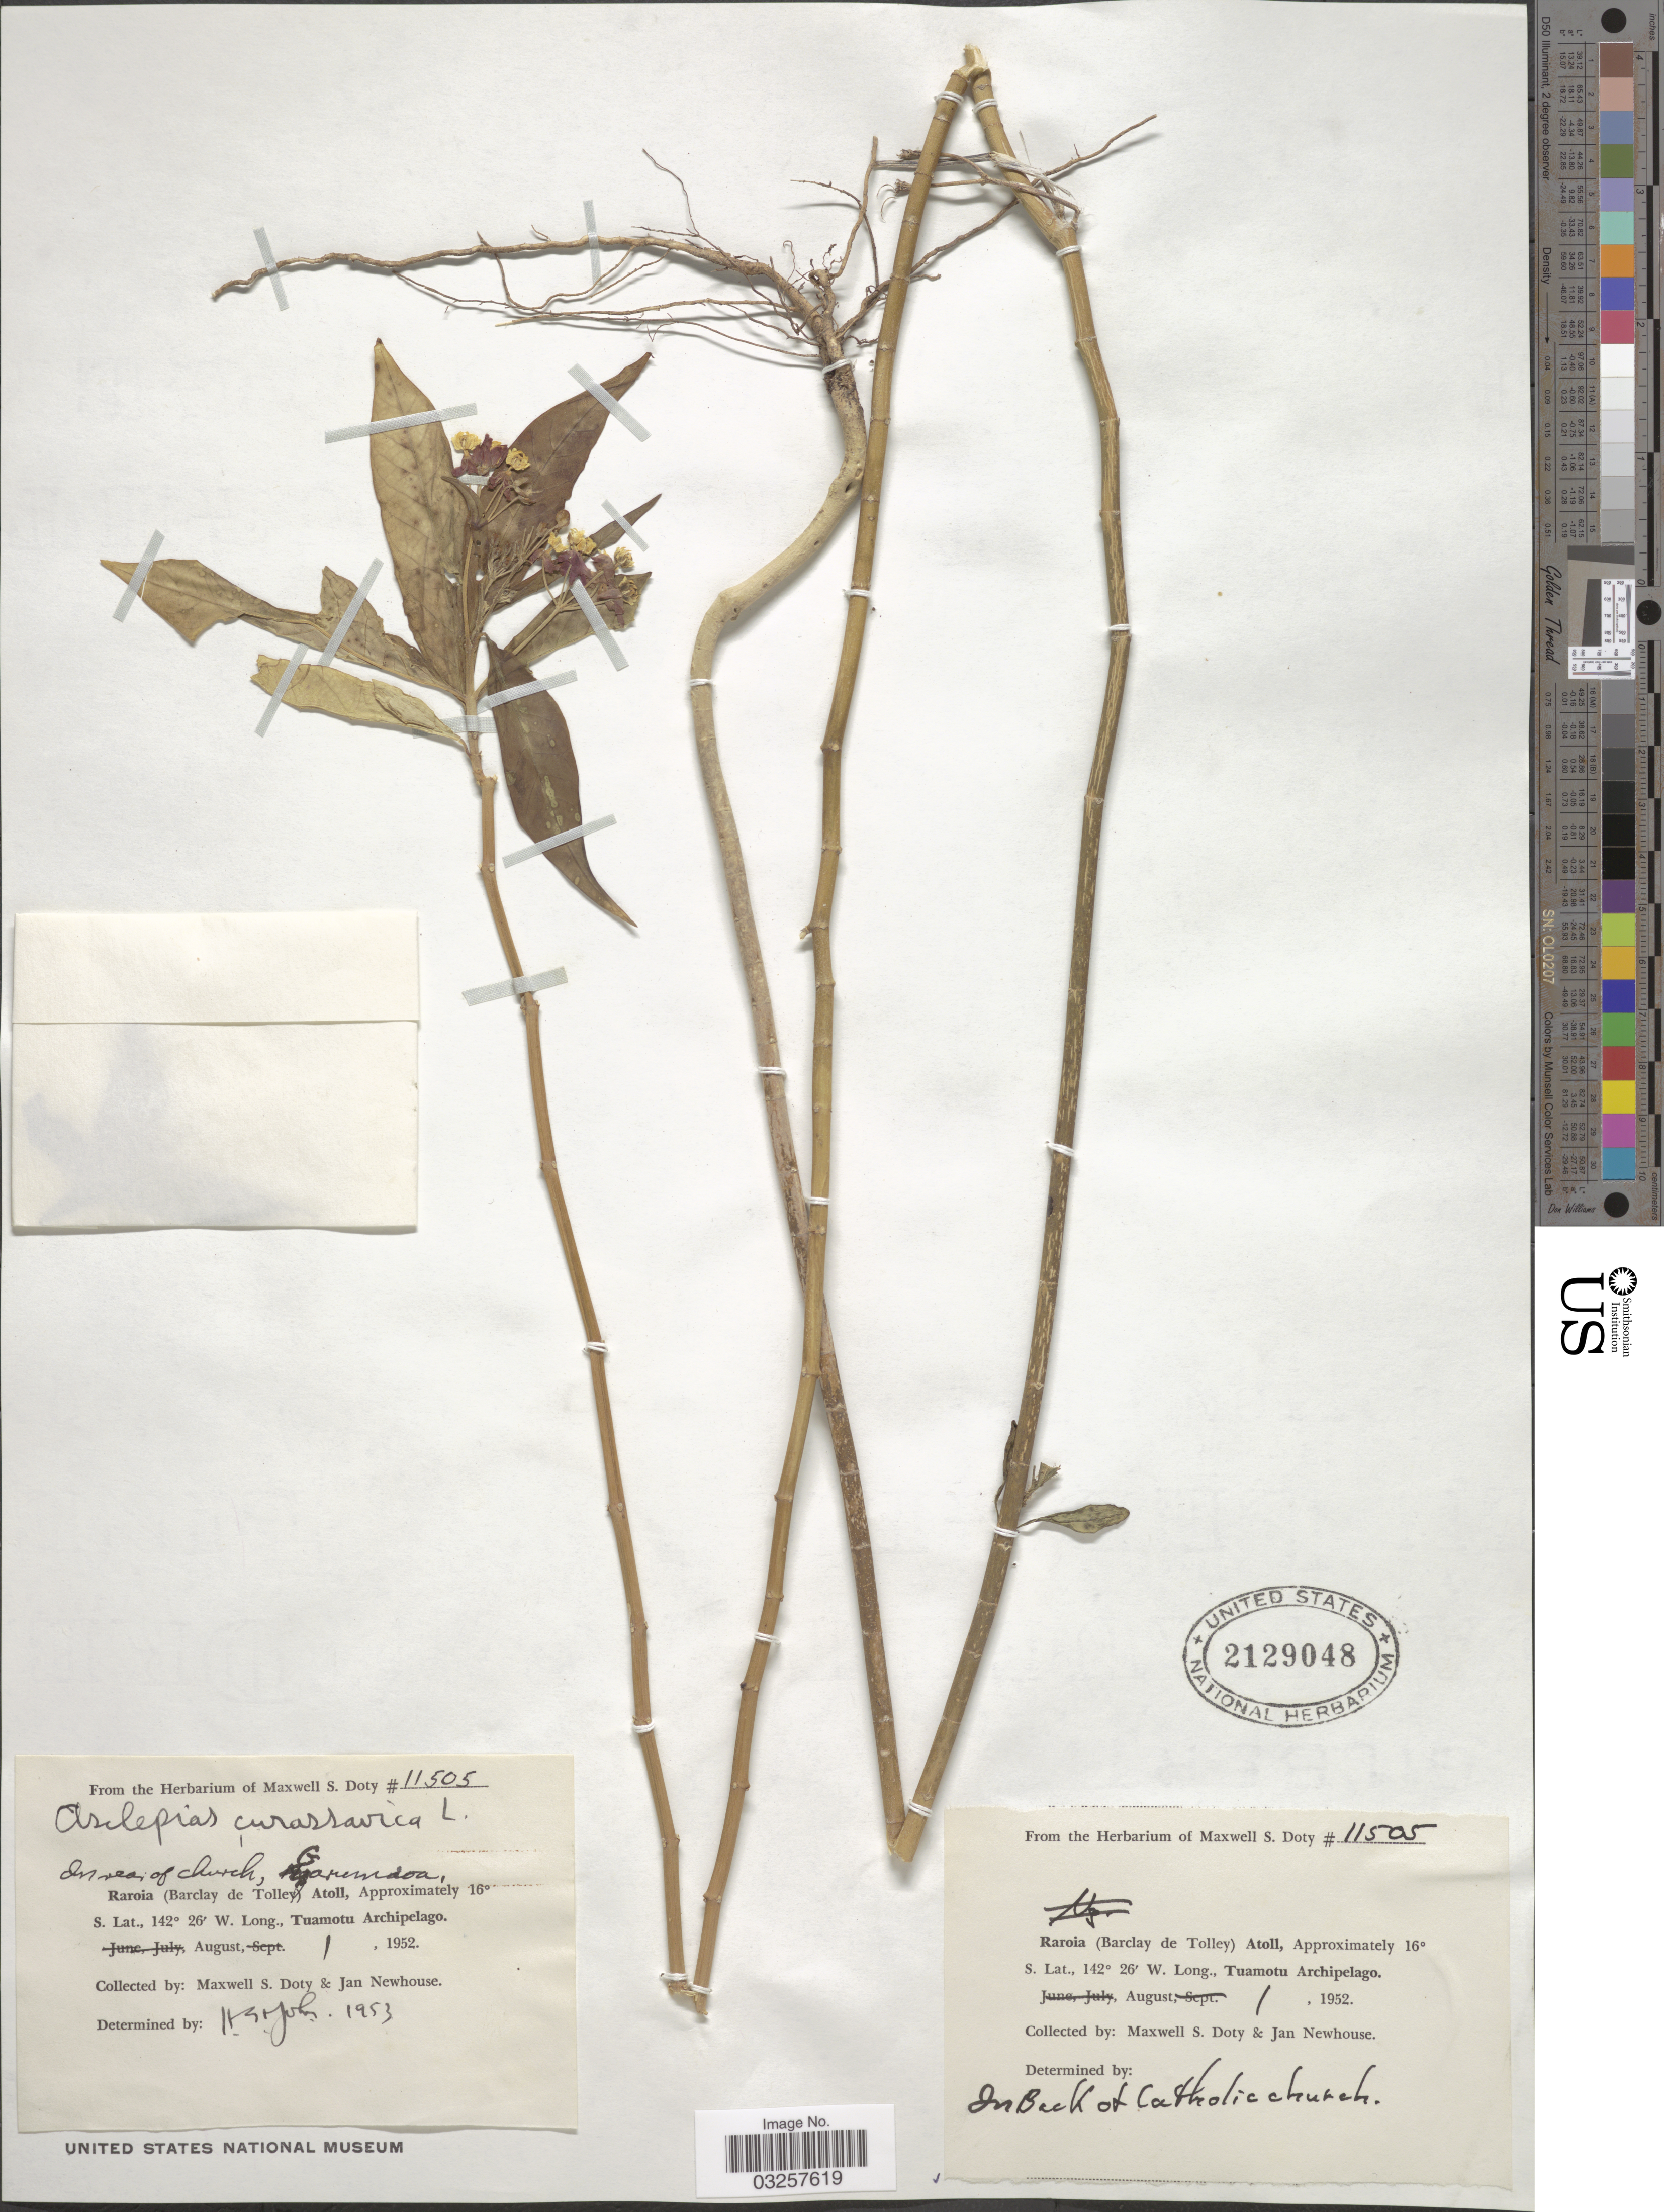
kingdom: Plantae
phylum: Tracheophyta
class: Magnoliopsida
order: Gentianales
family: Apocynaceae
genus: Asclepias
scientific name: Asclepias curassavica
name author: L.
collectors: M. S. Doty & J. Newhouse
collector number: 11505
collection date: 1952-08-01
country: French Polynesia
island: Raroia [Barclay de Tolley] Atoll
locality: Raroia (Barclay de Tolley) Atoll. Tuamotu Archipelago.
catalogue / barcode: US 2129048